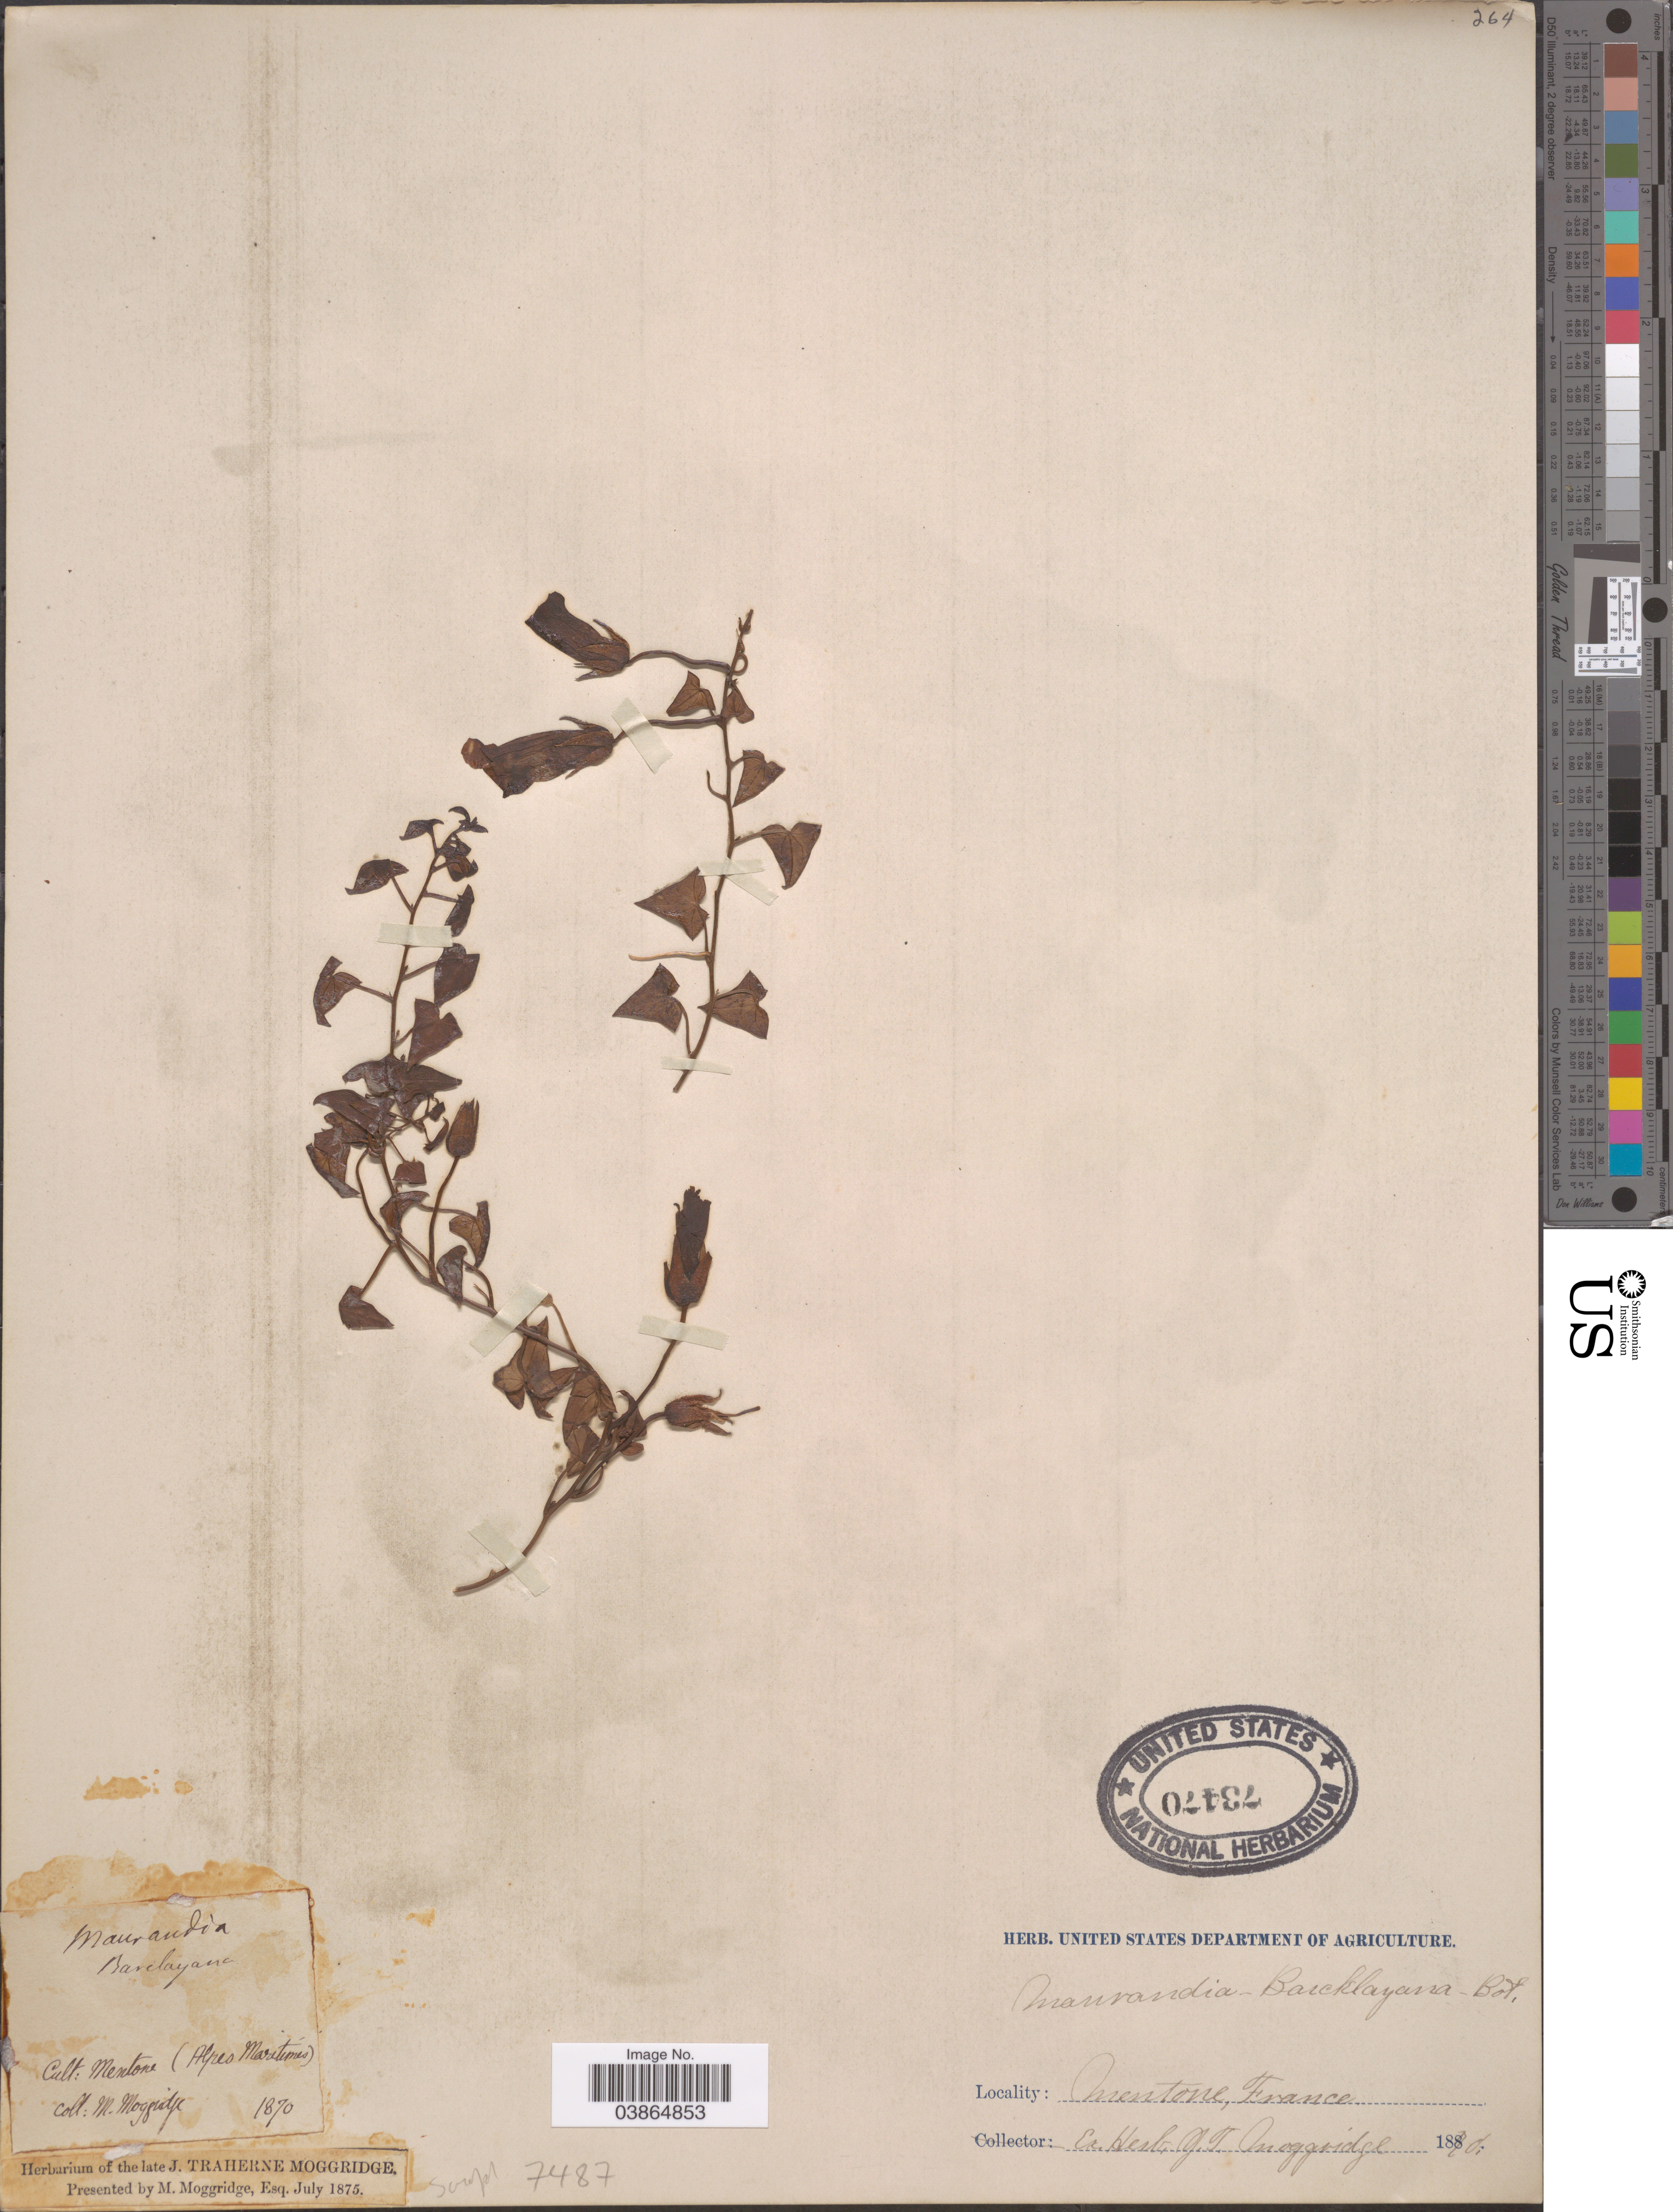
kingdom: Plantae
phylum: Tracheophyta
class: Magnoliopsida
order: Lamiales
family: Plantaginaceae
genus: Maurandya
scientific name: Maurandya barclayana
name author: Lindl.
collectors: M. Moggridge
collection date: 1870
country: France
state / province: Provence-Alpes-Côte d'Azur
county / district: Alpes-Maritimes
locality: Mentone (Alpes Maritimes).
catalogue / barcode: US 73470